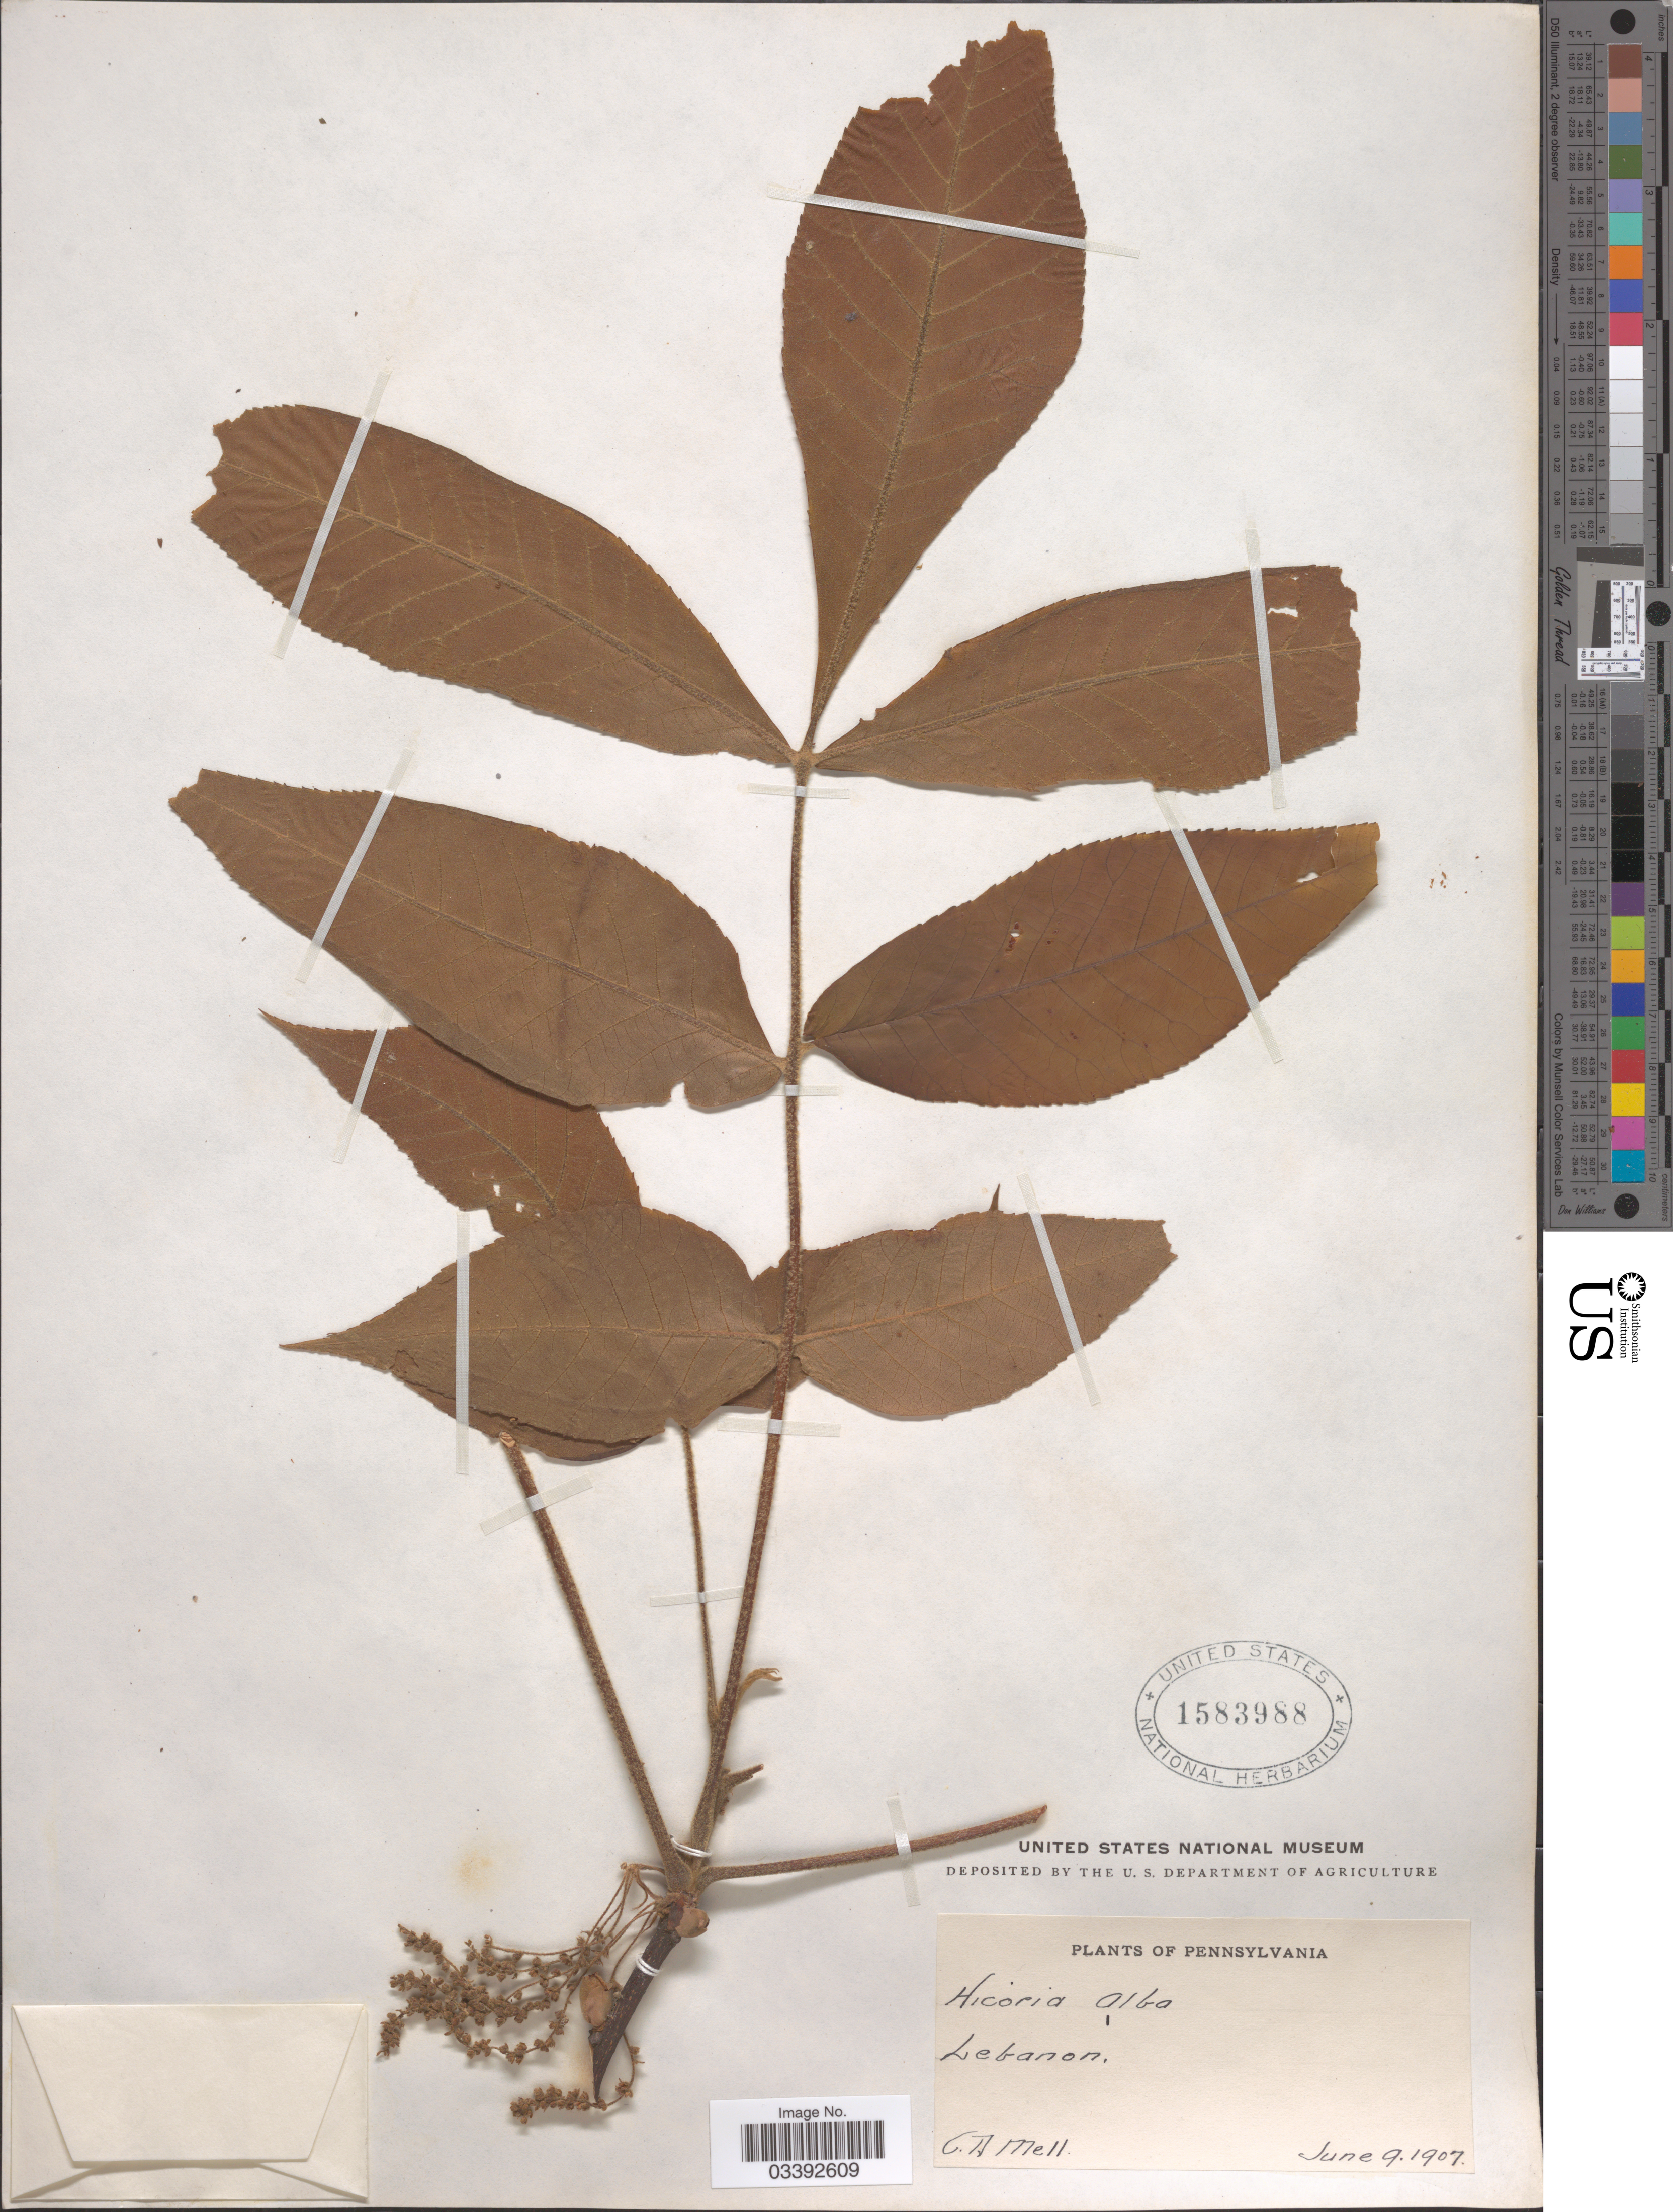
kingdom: Plantae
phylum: Tracheophyta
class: Magnoliopsida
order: Fagales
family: Juglandaceae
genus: Carya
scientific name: Carya tomentosa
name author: (Lam.) Nutt.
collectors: C. D. Mell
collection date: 1907-06-09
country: United States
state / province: Pennsylvania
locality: Lebanon.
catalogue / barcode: US 1583988